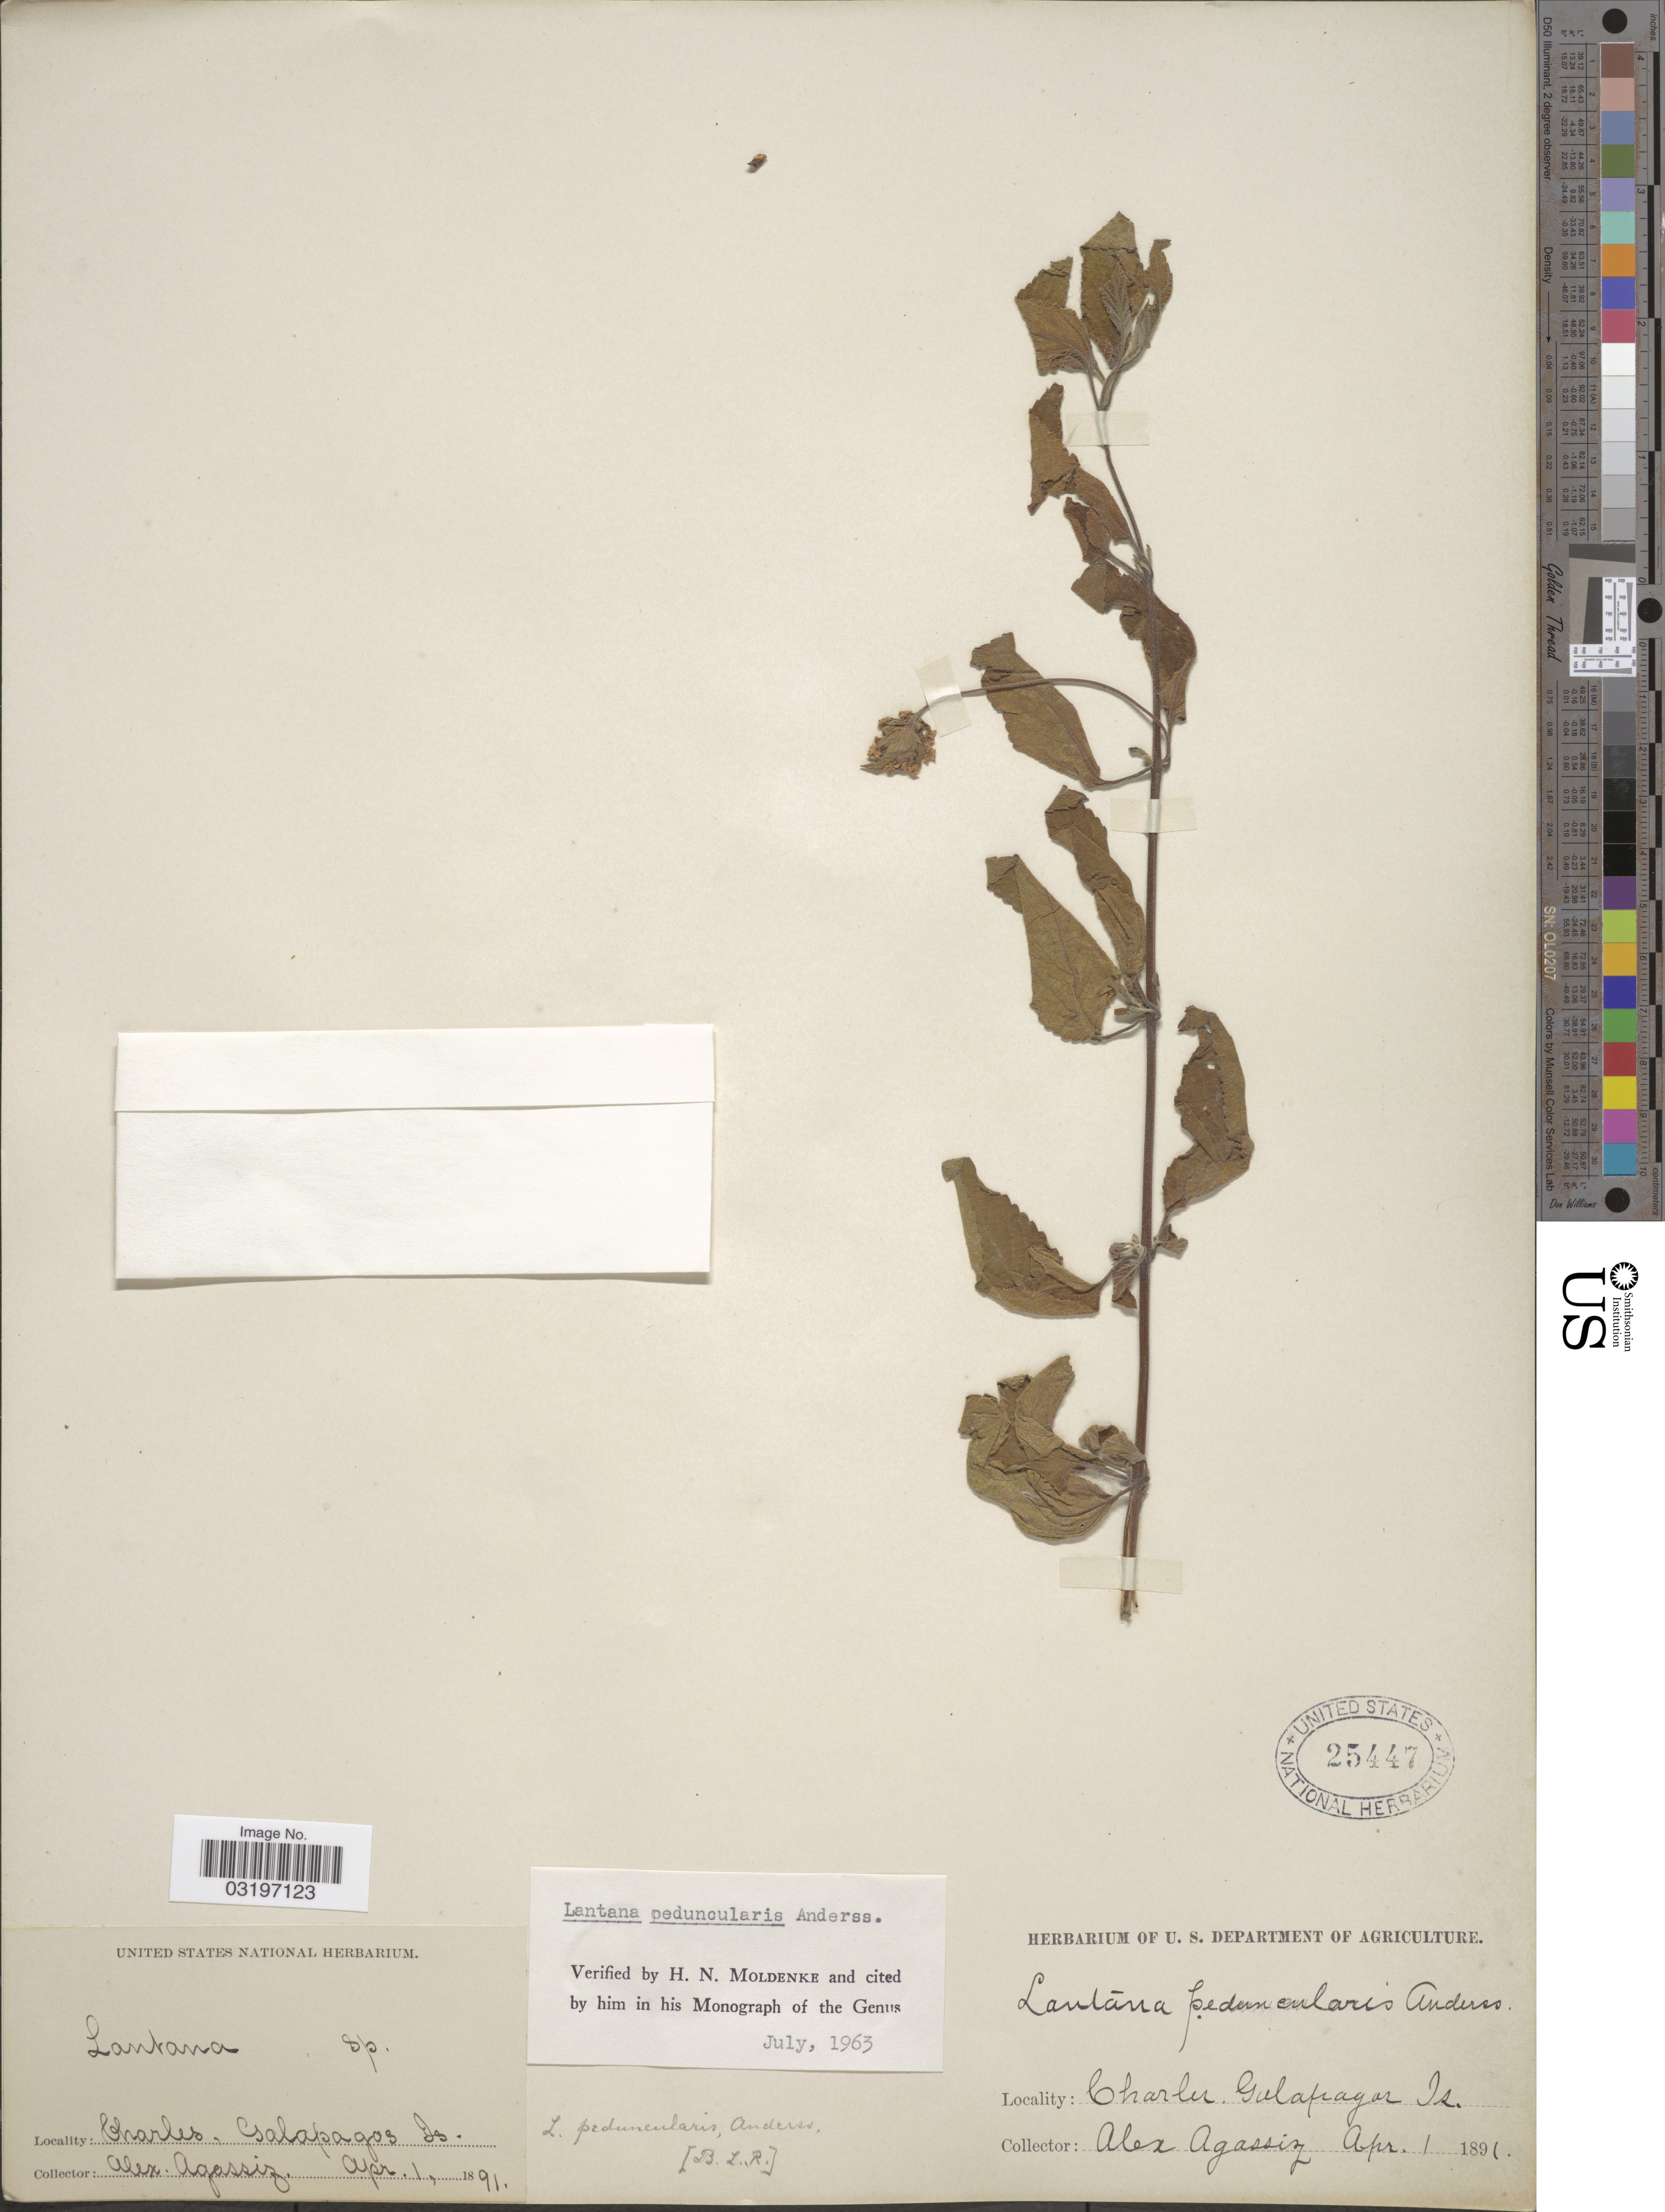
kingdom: Plantae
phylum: Tracheophyta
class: Magnoliopsida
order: Lamiales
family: Verbenaceae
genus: Lantana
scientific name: Lantana peduncularis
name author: Andersson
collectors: A. E. Agassiz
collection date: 1891-04-01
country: Ecuador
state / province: Colón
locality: Charles. Galapagos Is.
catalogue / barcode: US 25447